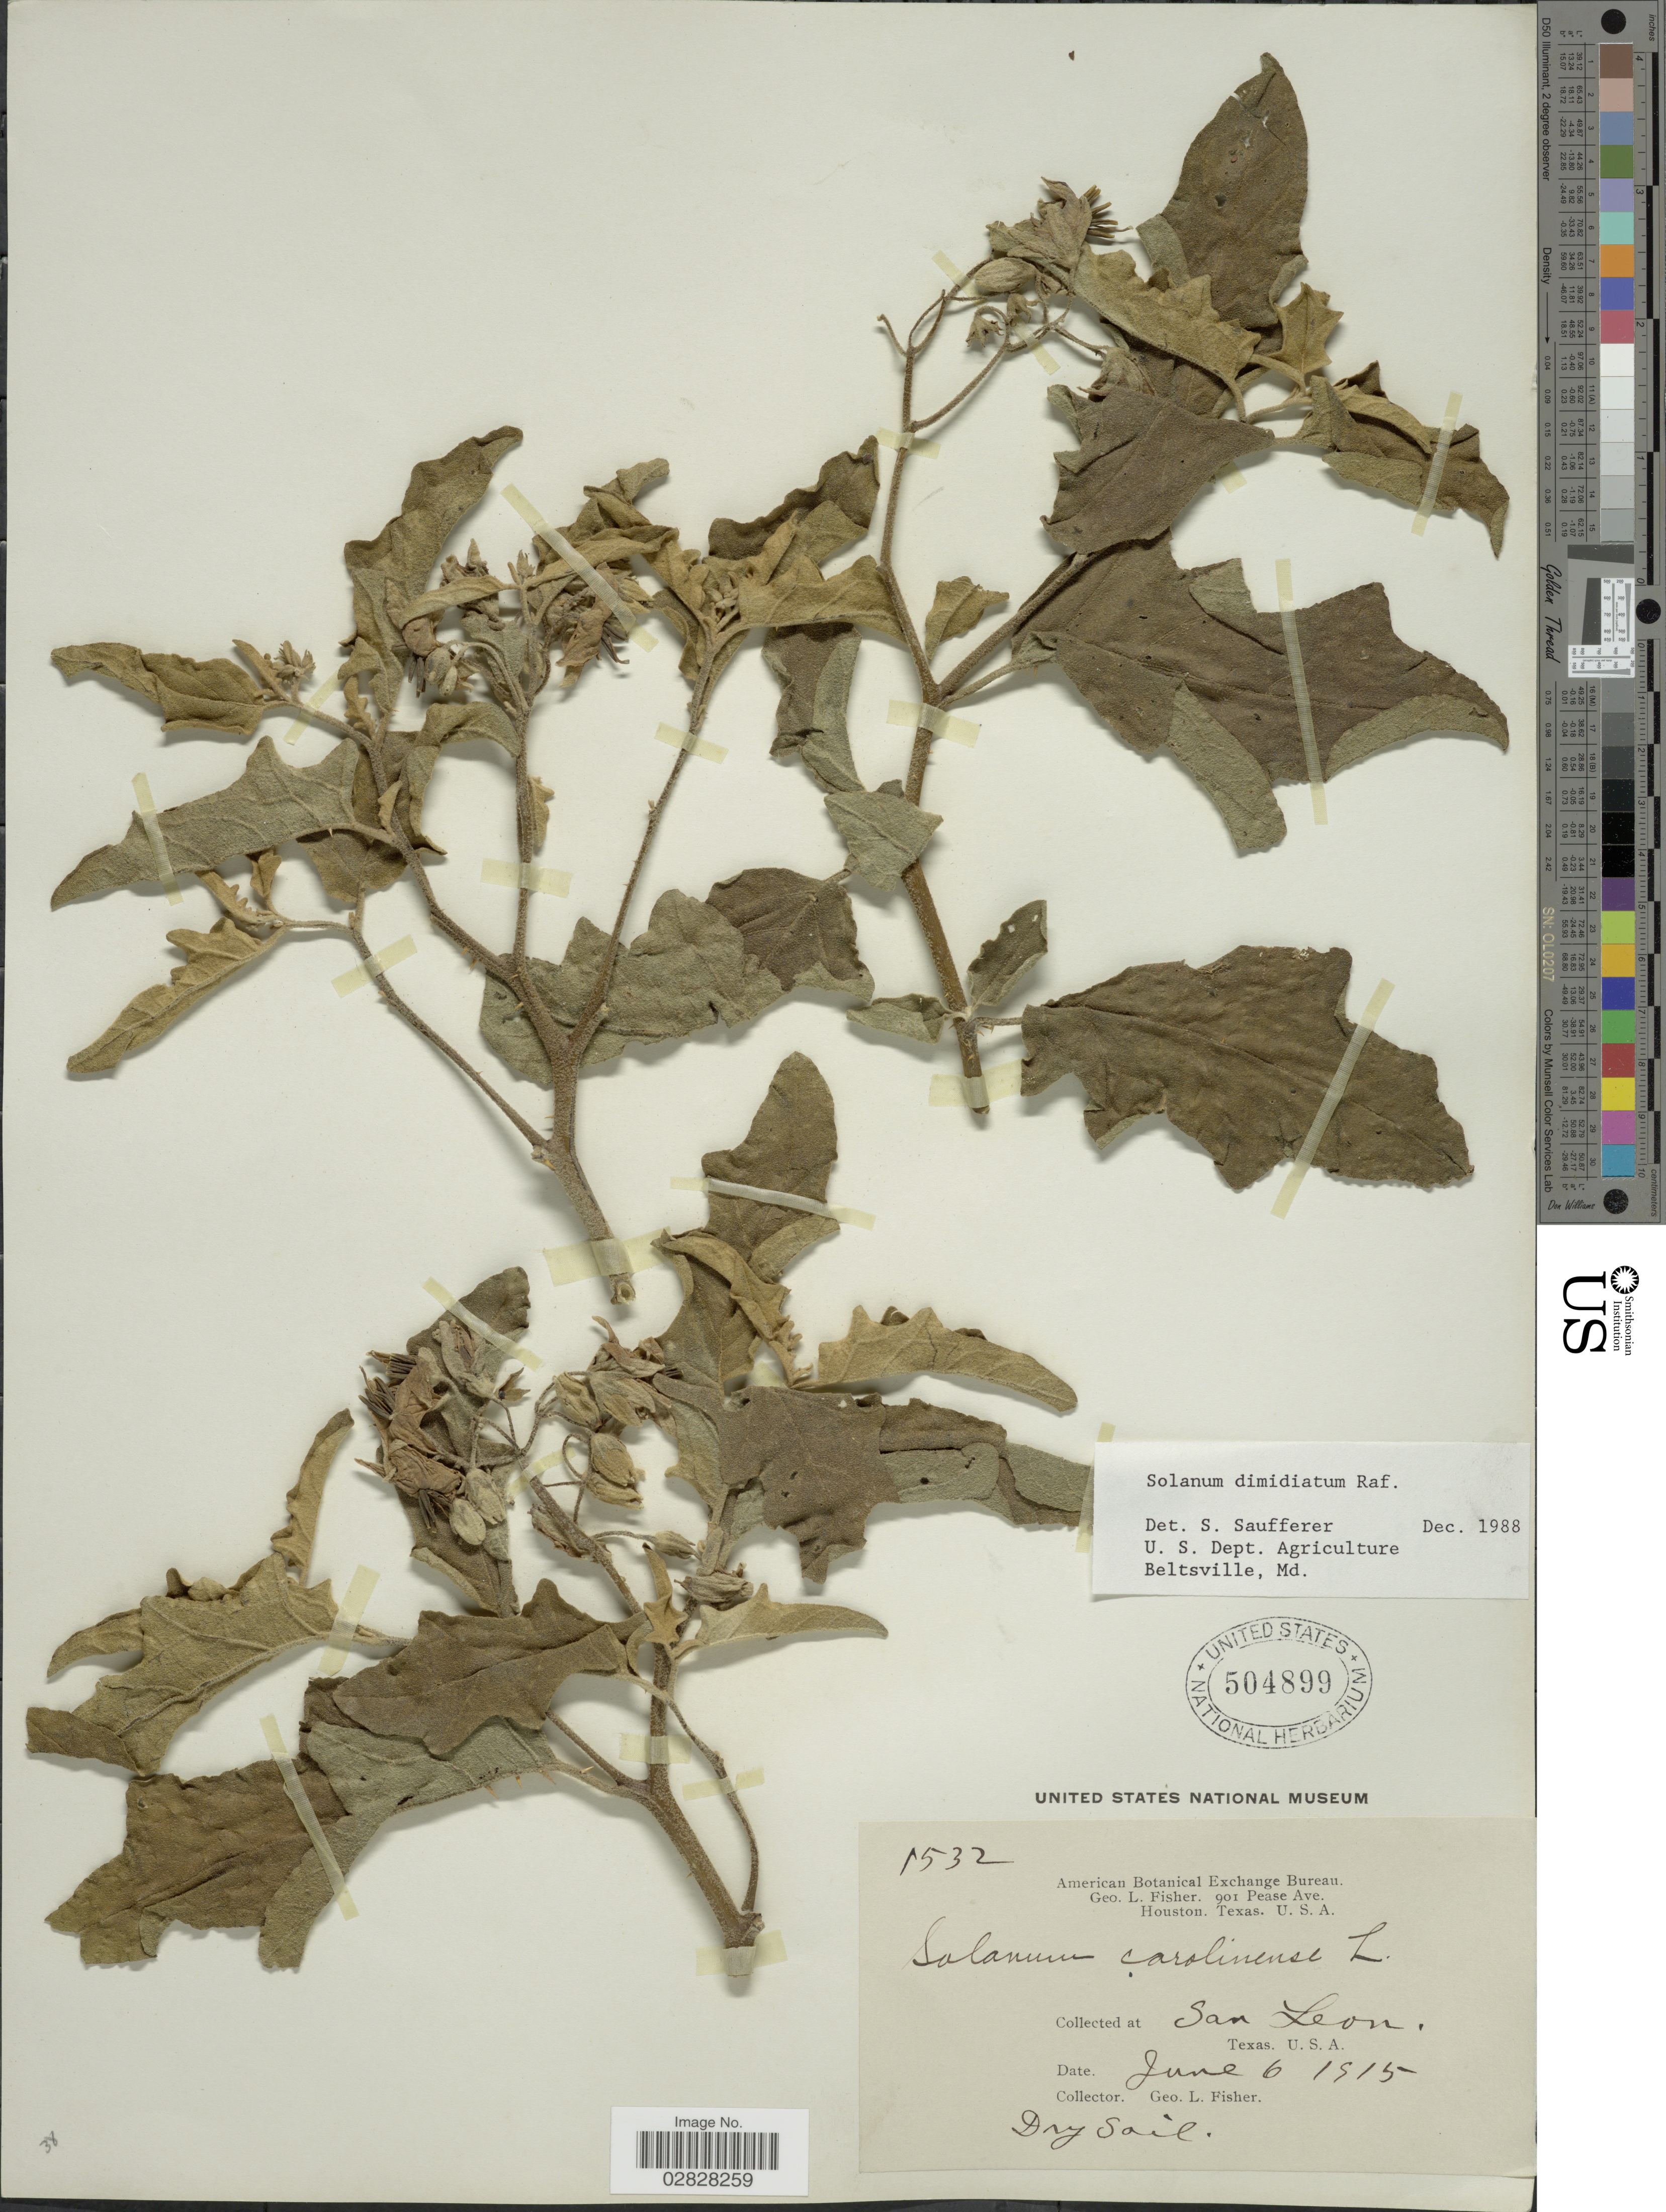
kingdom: Plantae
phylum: Tracheophyta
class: Magnoliopsida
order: Solanales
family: Solanaceae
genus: Solanum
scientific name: Solanum dimidiatum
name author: Raf.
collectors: G. L. Fisher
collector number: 1532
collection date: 1915-06-06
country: United States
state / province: Texas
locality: San Leon.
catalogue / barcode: US 504899